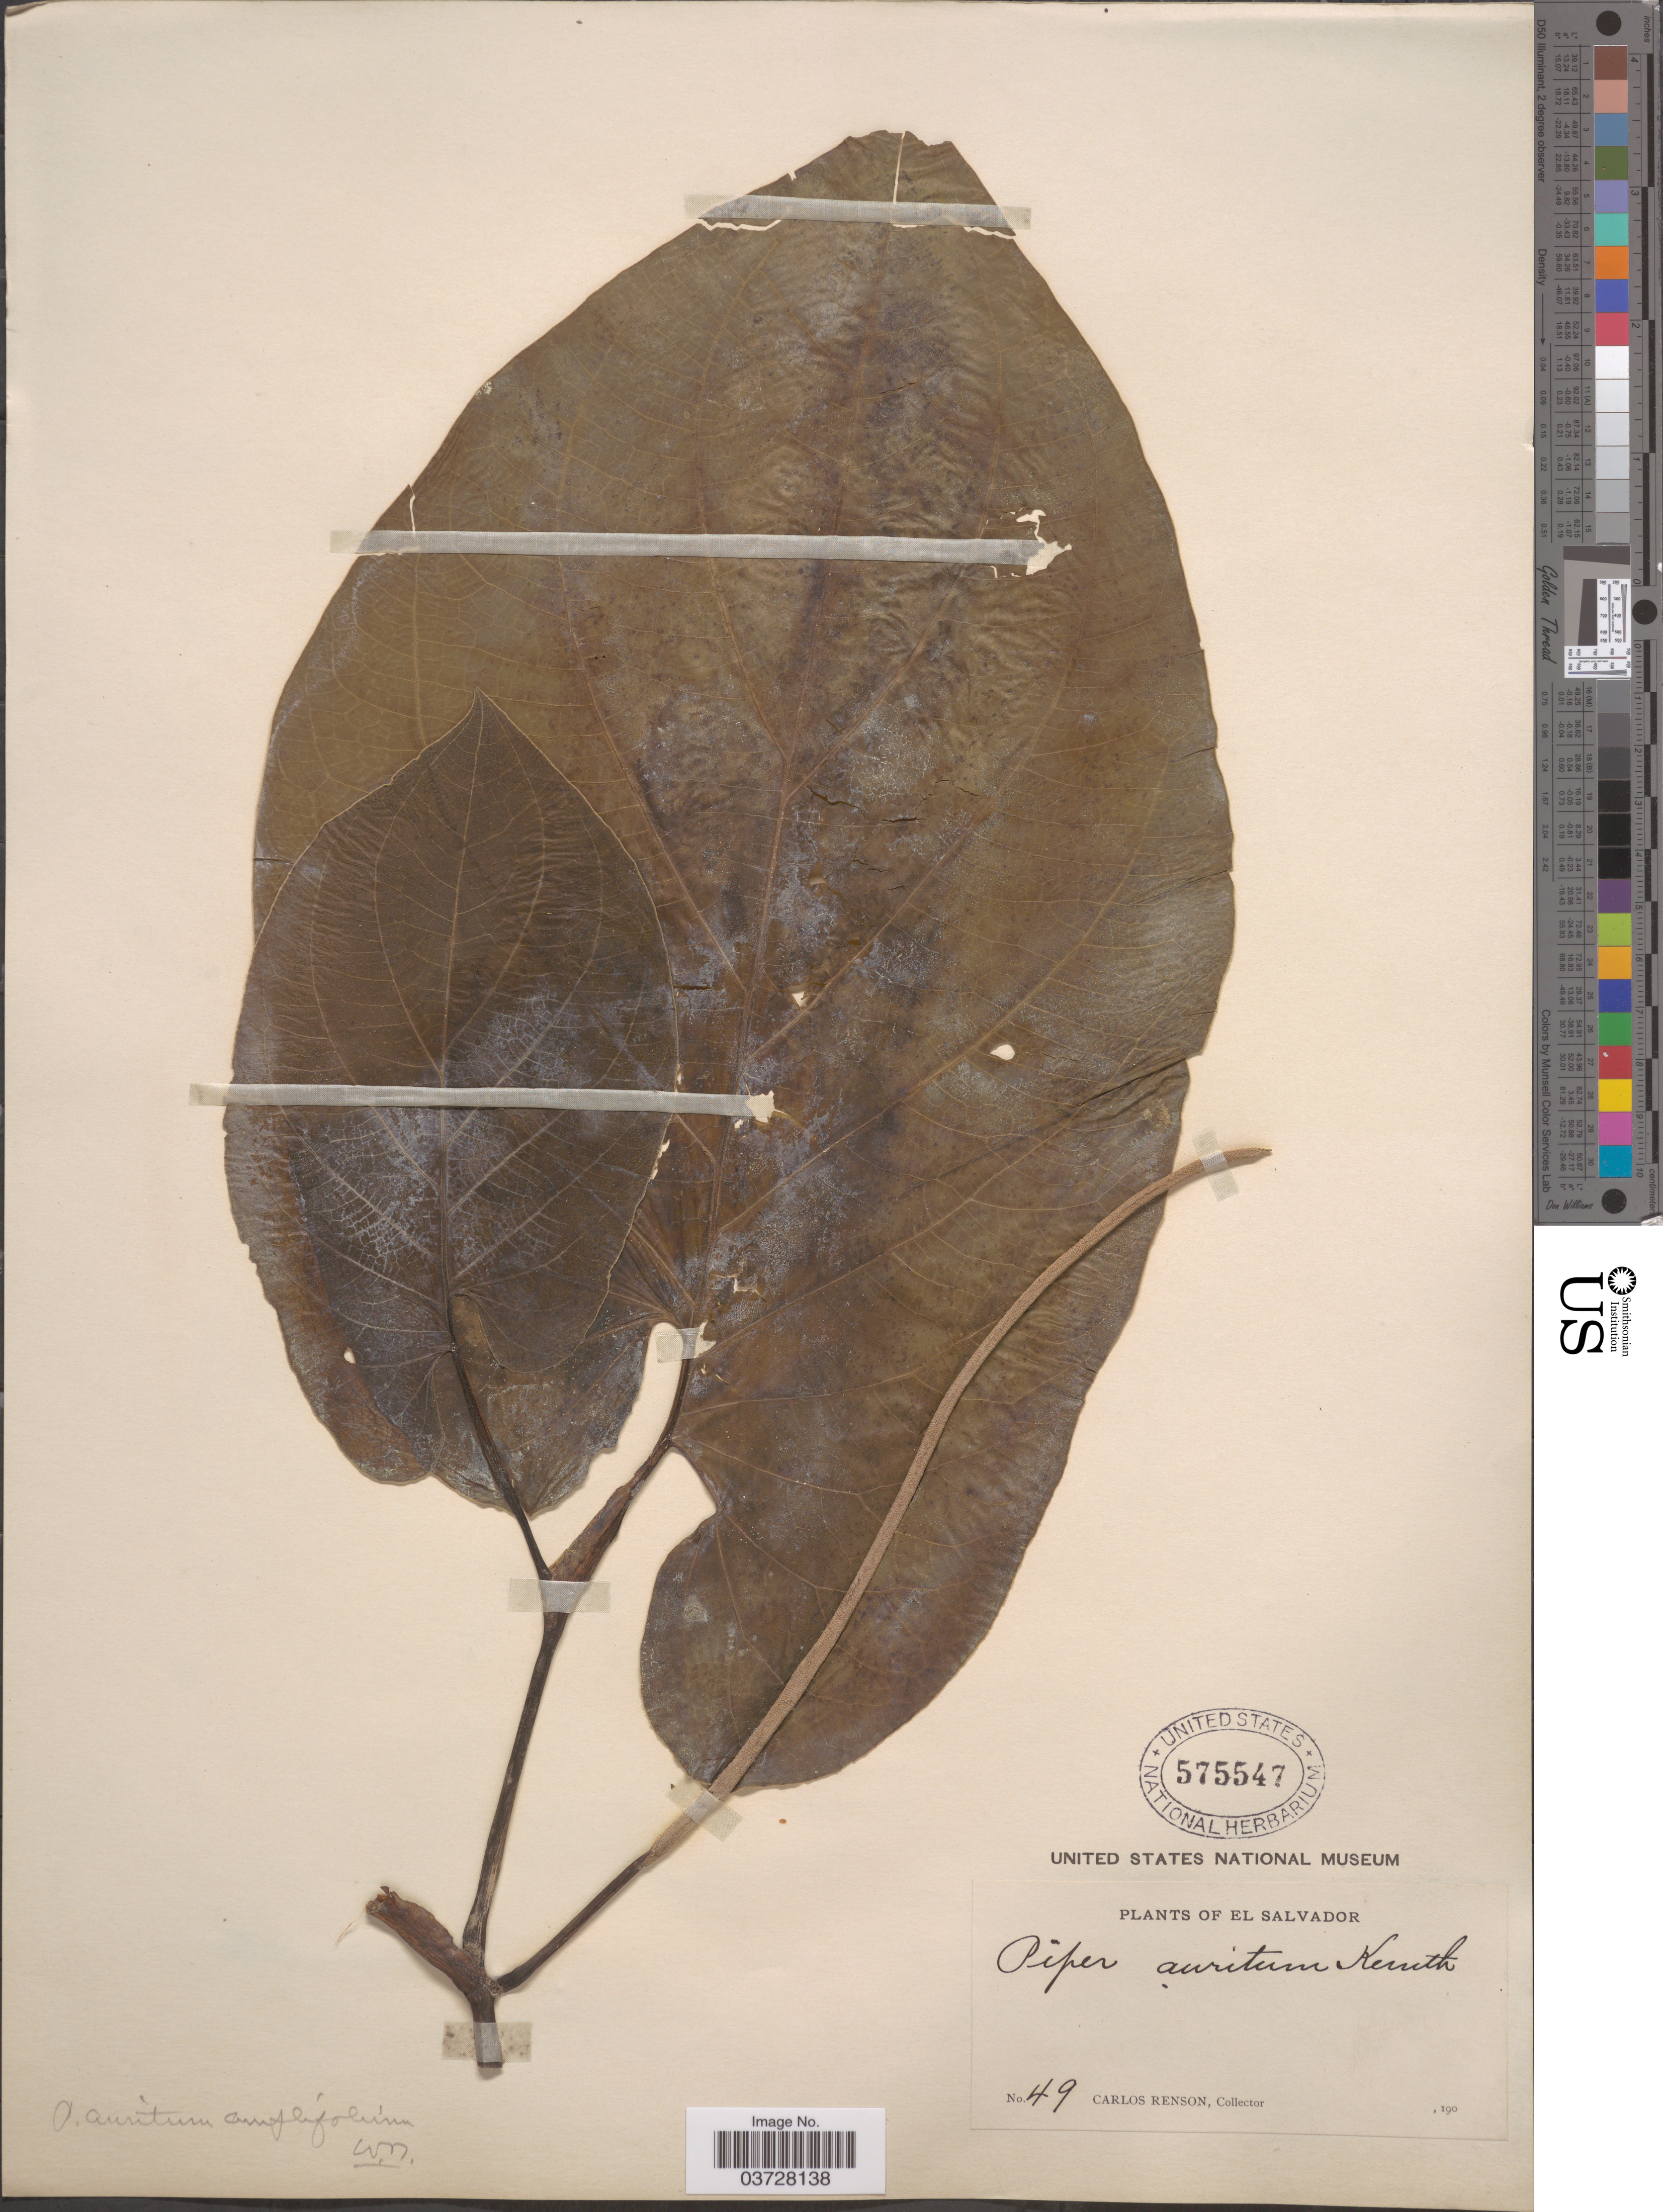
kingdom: Plantae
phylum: Tracheophyta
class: Magnoliopsida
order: Piperales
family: Piperaceae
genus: Piper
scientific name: Piper auritum var. amplifolium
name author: C. DC.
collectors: C. Renson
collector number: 49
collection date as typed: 190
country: El Salvador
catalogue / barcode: US 575547